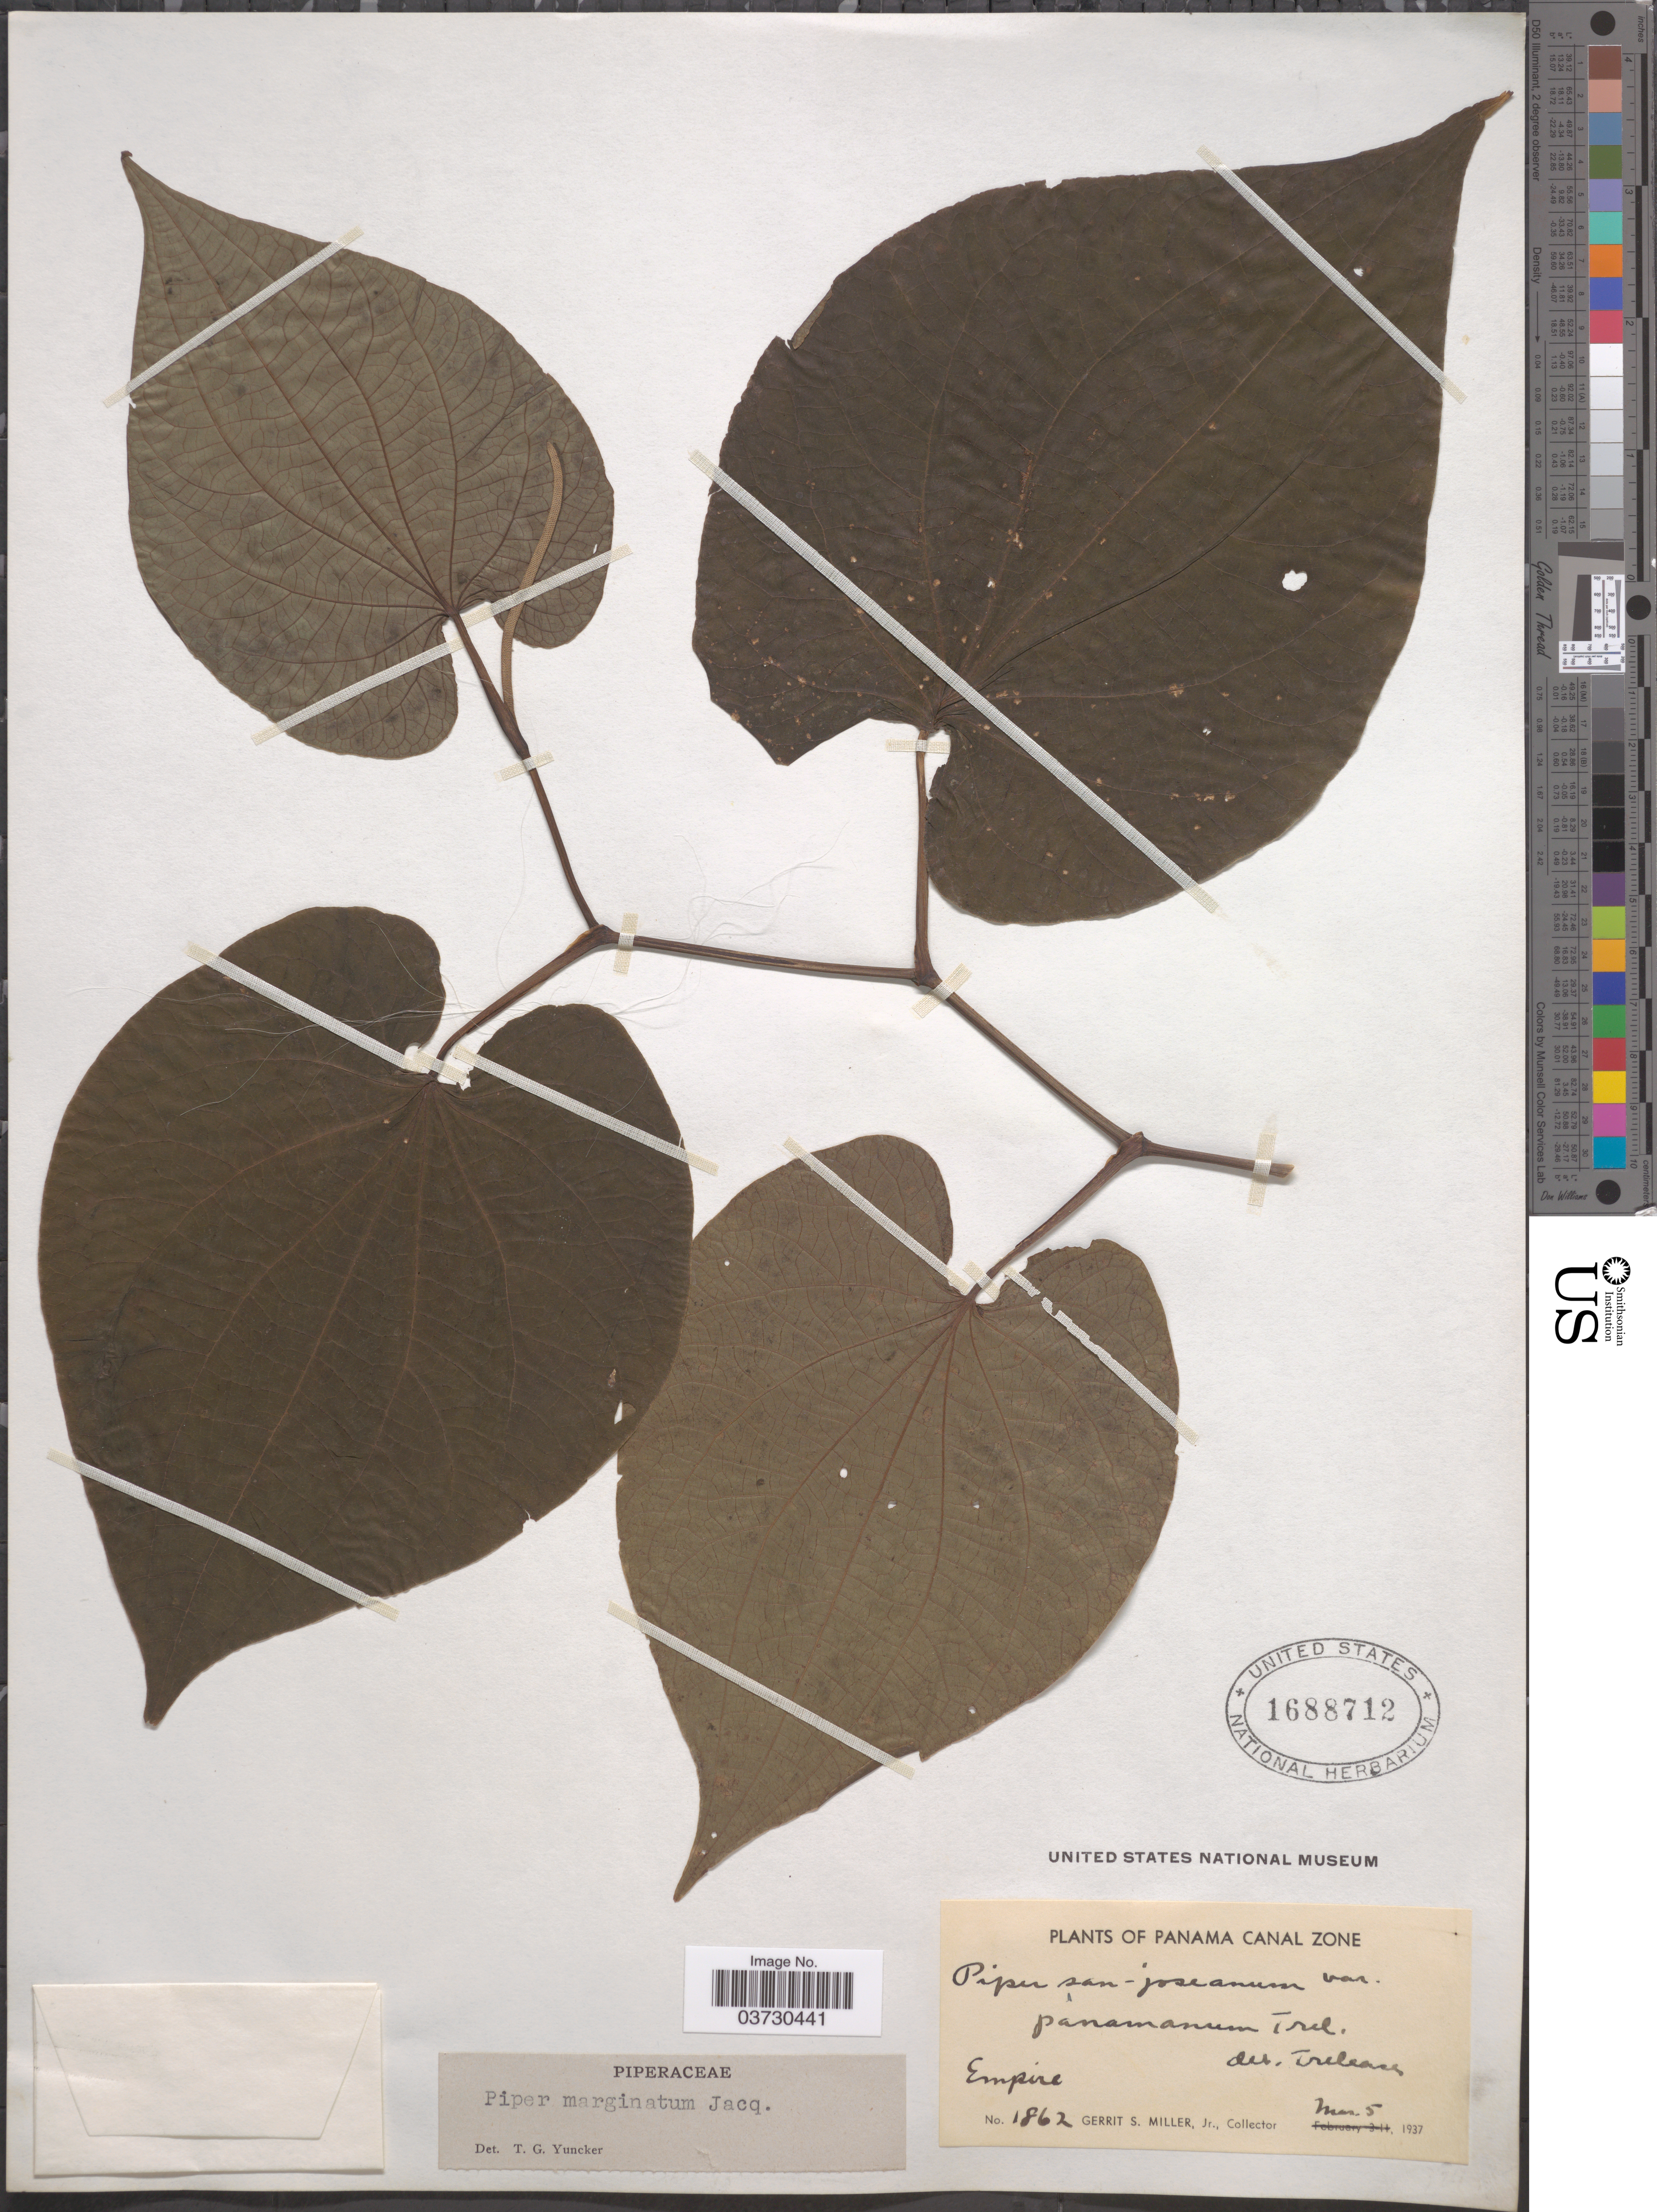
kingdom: Plantae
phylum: Tracheophyta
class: Magnoliopsida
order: Piperales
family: Piperaceae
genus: Piper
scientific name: Piper marginatum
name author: Jacq.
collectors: G. S. Miller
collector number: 1862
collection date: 1937-03-05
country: Panama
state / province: Colón / Panamá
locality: Panama Canal Zone. Empire.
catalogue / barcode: US 1688712